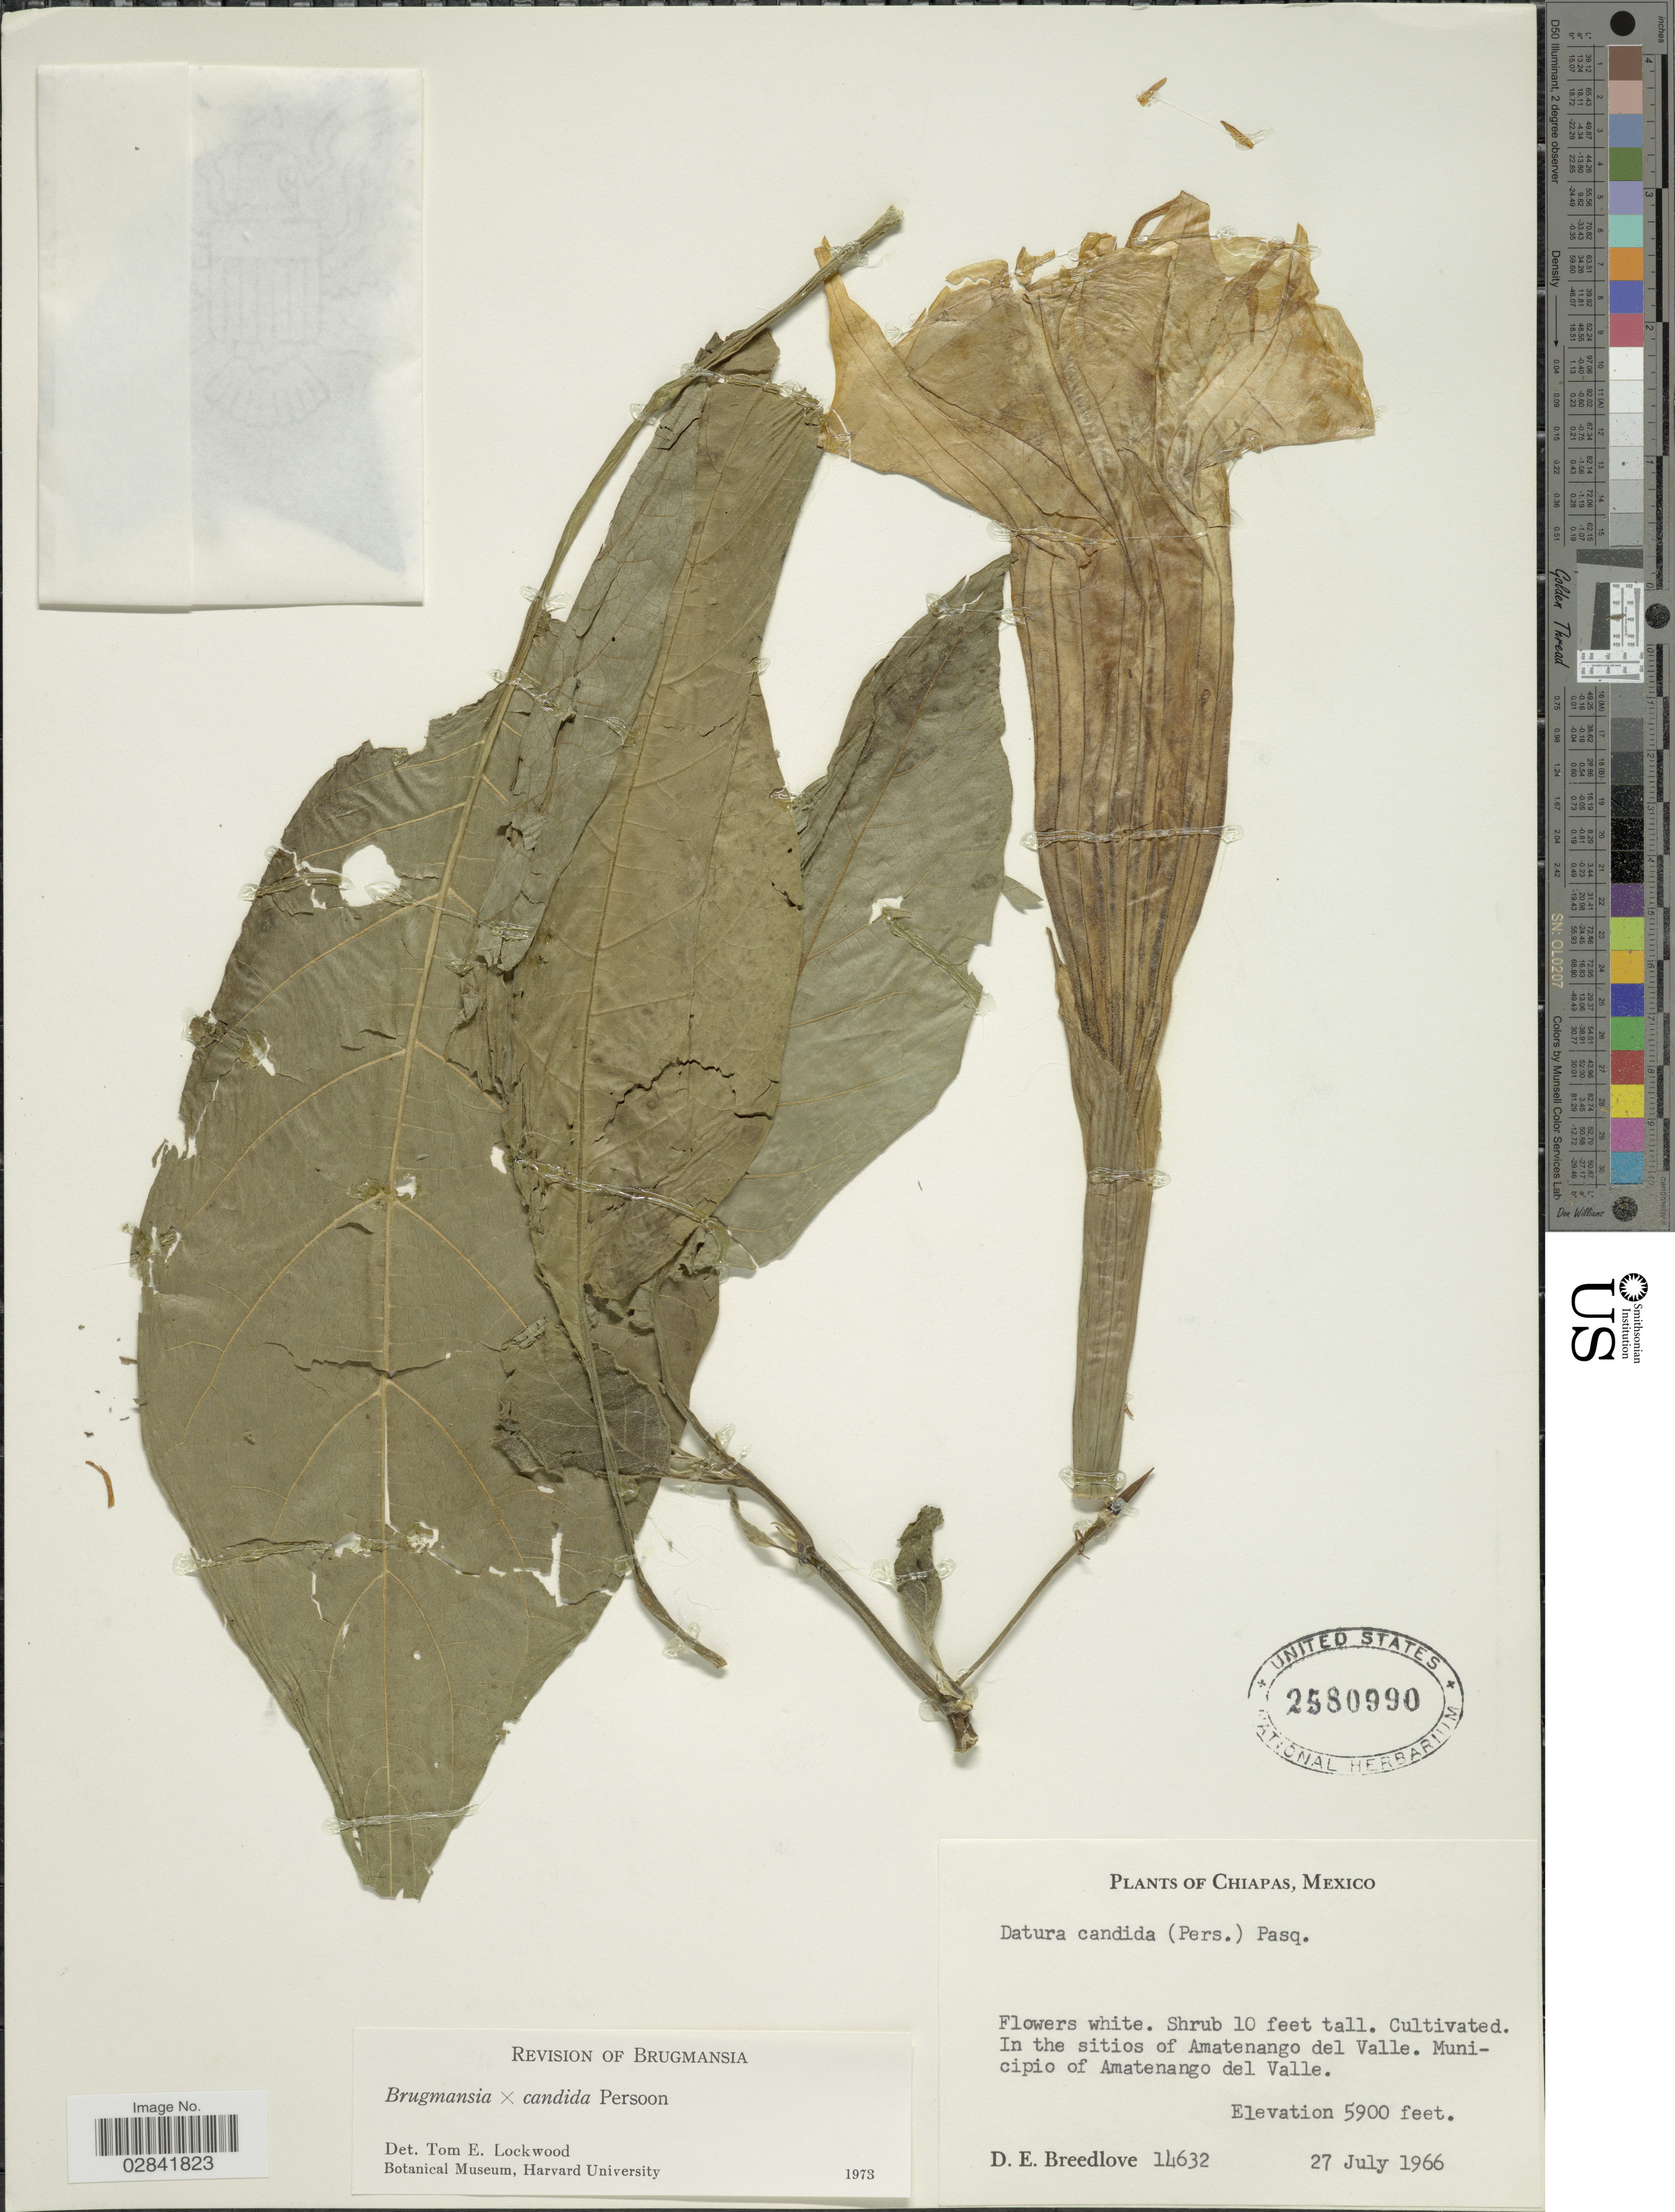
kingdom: Plantae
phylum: Tracheophyta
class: Magnoliopsida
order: Solanales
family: Solanaceae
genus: Brugmansia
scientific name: Brugmansia x candida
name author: Pers.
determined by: Lockwood, T. E.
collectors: D. E. Breedlove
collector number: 14632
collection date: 1966-07-27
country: Mexico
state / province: Chiapas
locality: In the sitios of Amatenango del Valle, Municipio of Amatenango del Valle.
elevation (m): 1798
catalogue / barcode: US 2580990